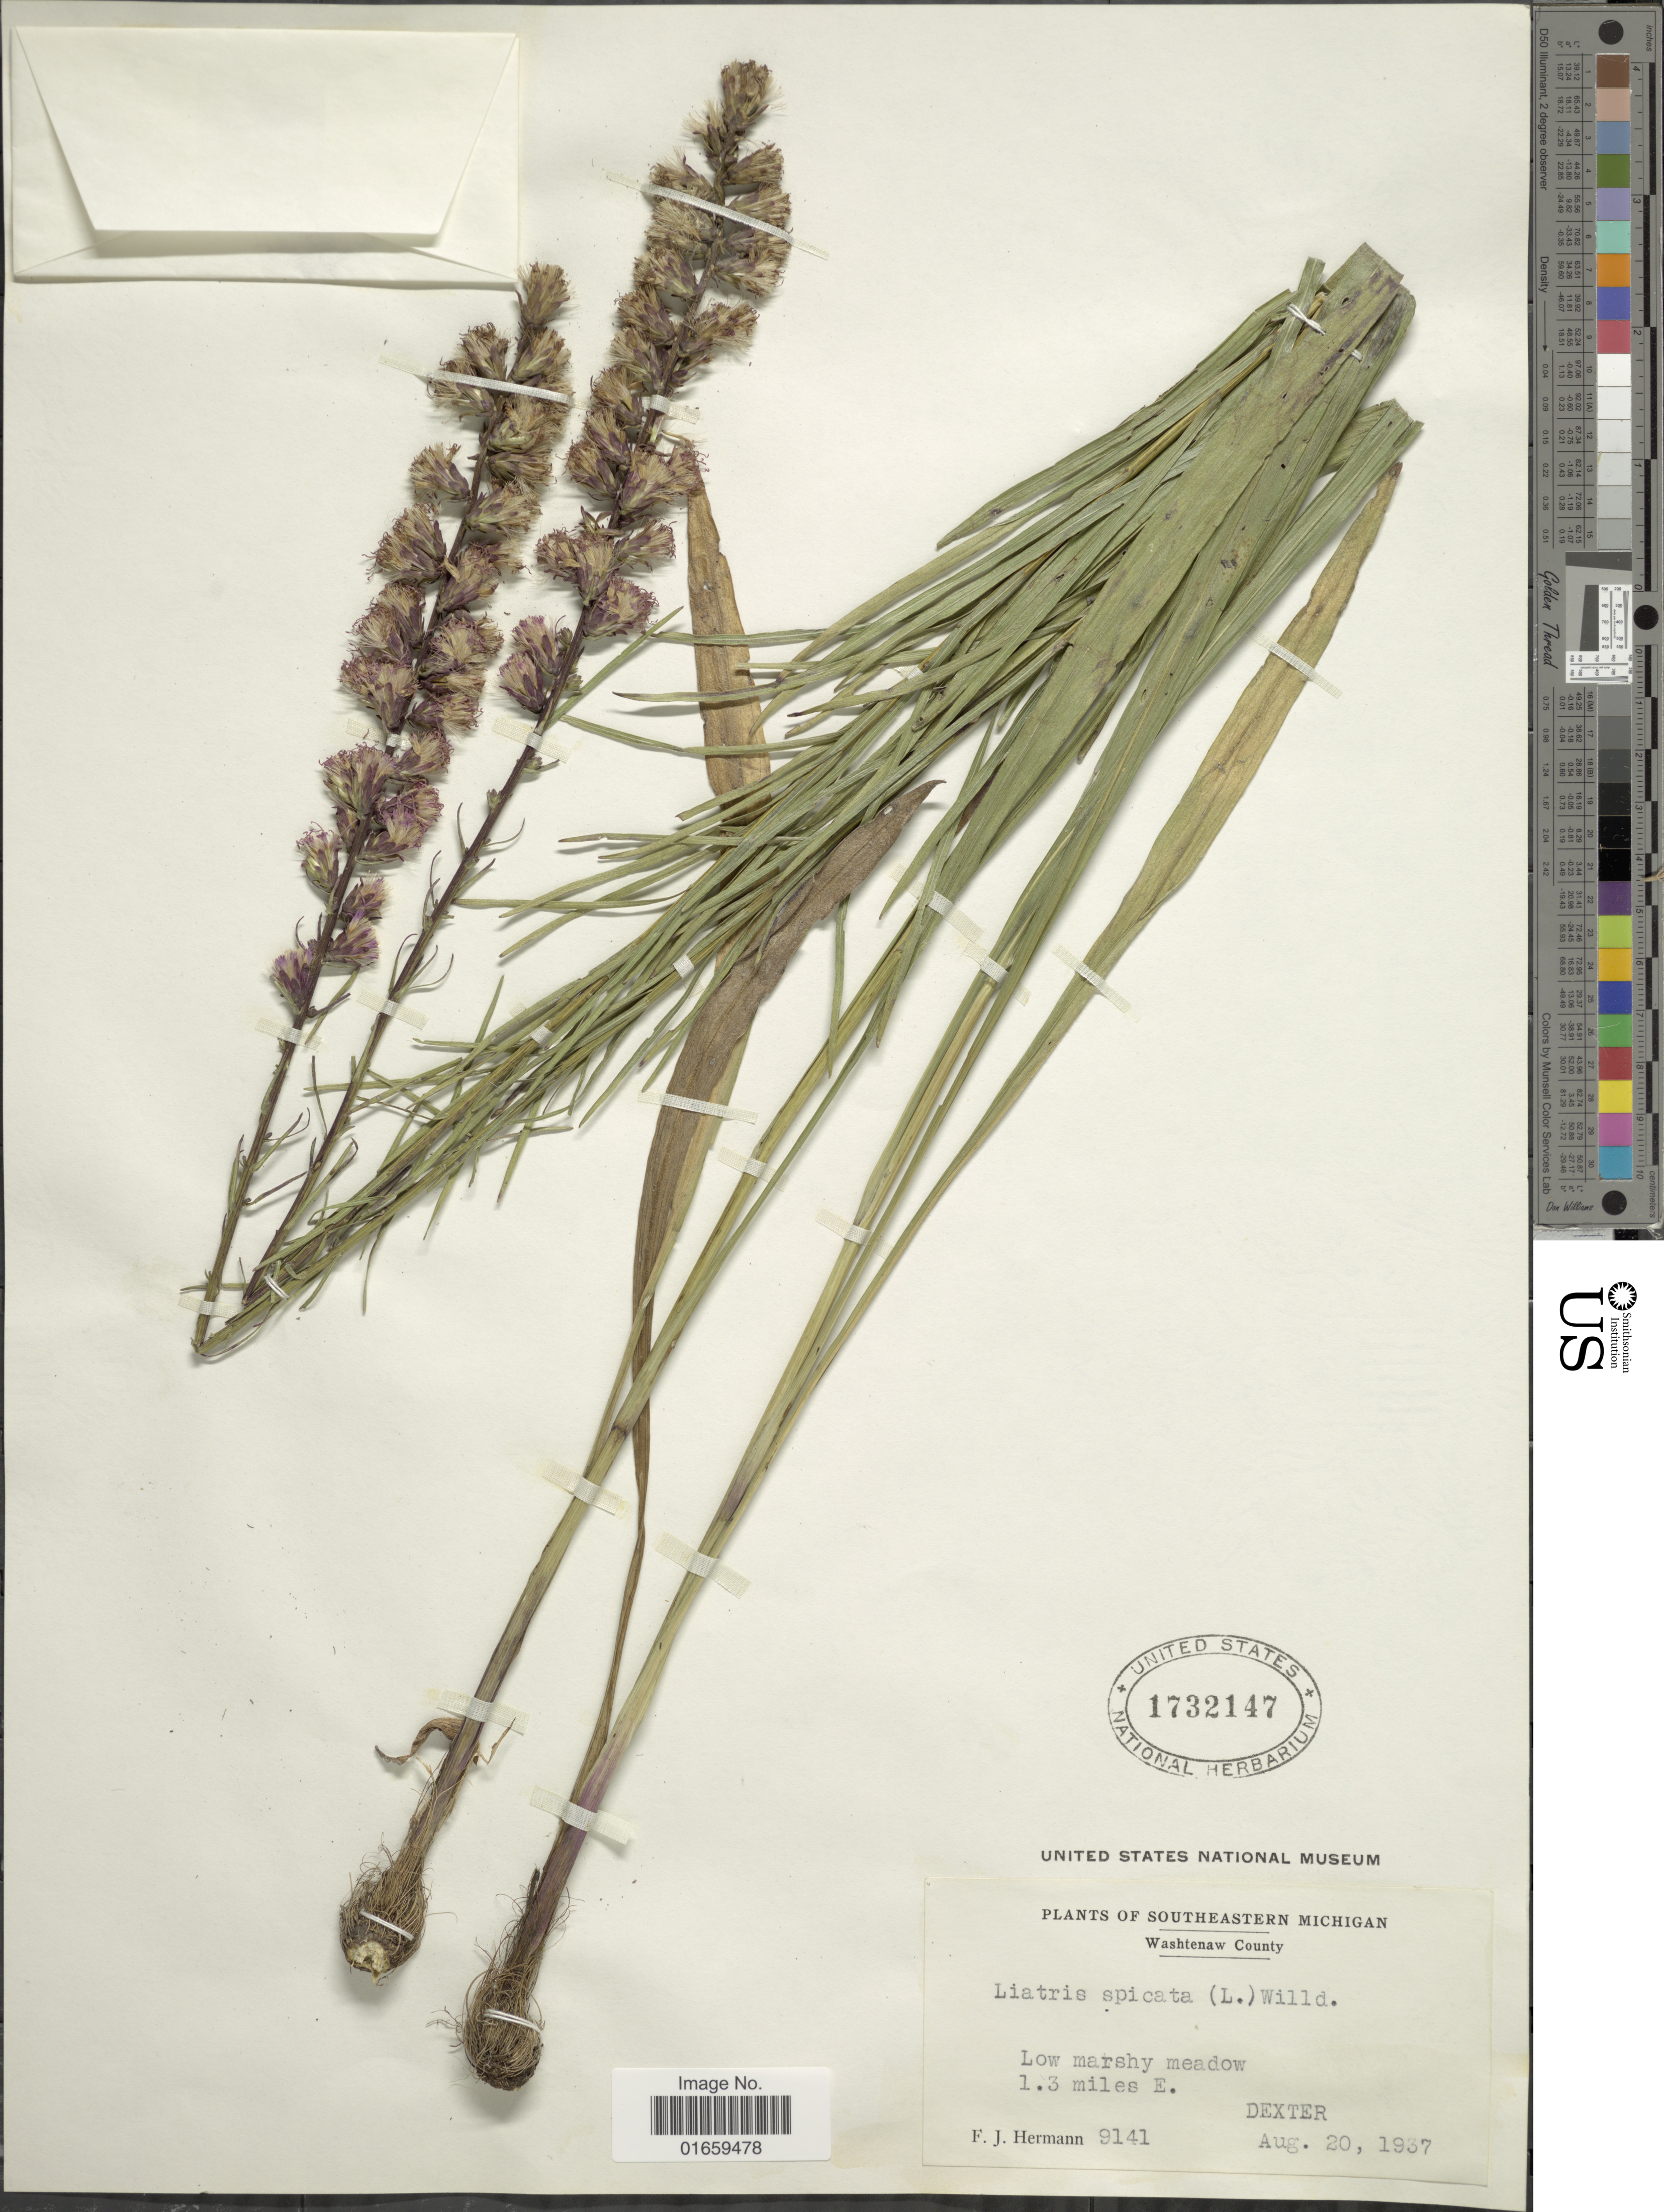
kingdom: Plantae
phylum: Tracheophyta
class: Magnoliopsida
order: Asterales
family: Asteraceae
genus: Liatris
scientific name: Liatris spicata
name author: (L.) Willd.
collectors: F. J. Hermann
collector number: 9141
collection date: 1937-08-20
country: United States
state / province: Michigan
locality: Southeastern Michigan, Washtenaw County, low marshy meadow, 1.3 miles E. Dexter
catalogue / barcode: US 1732147